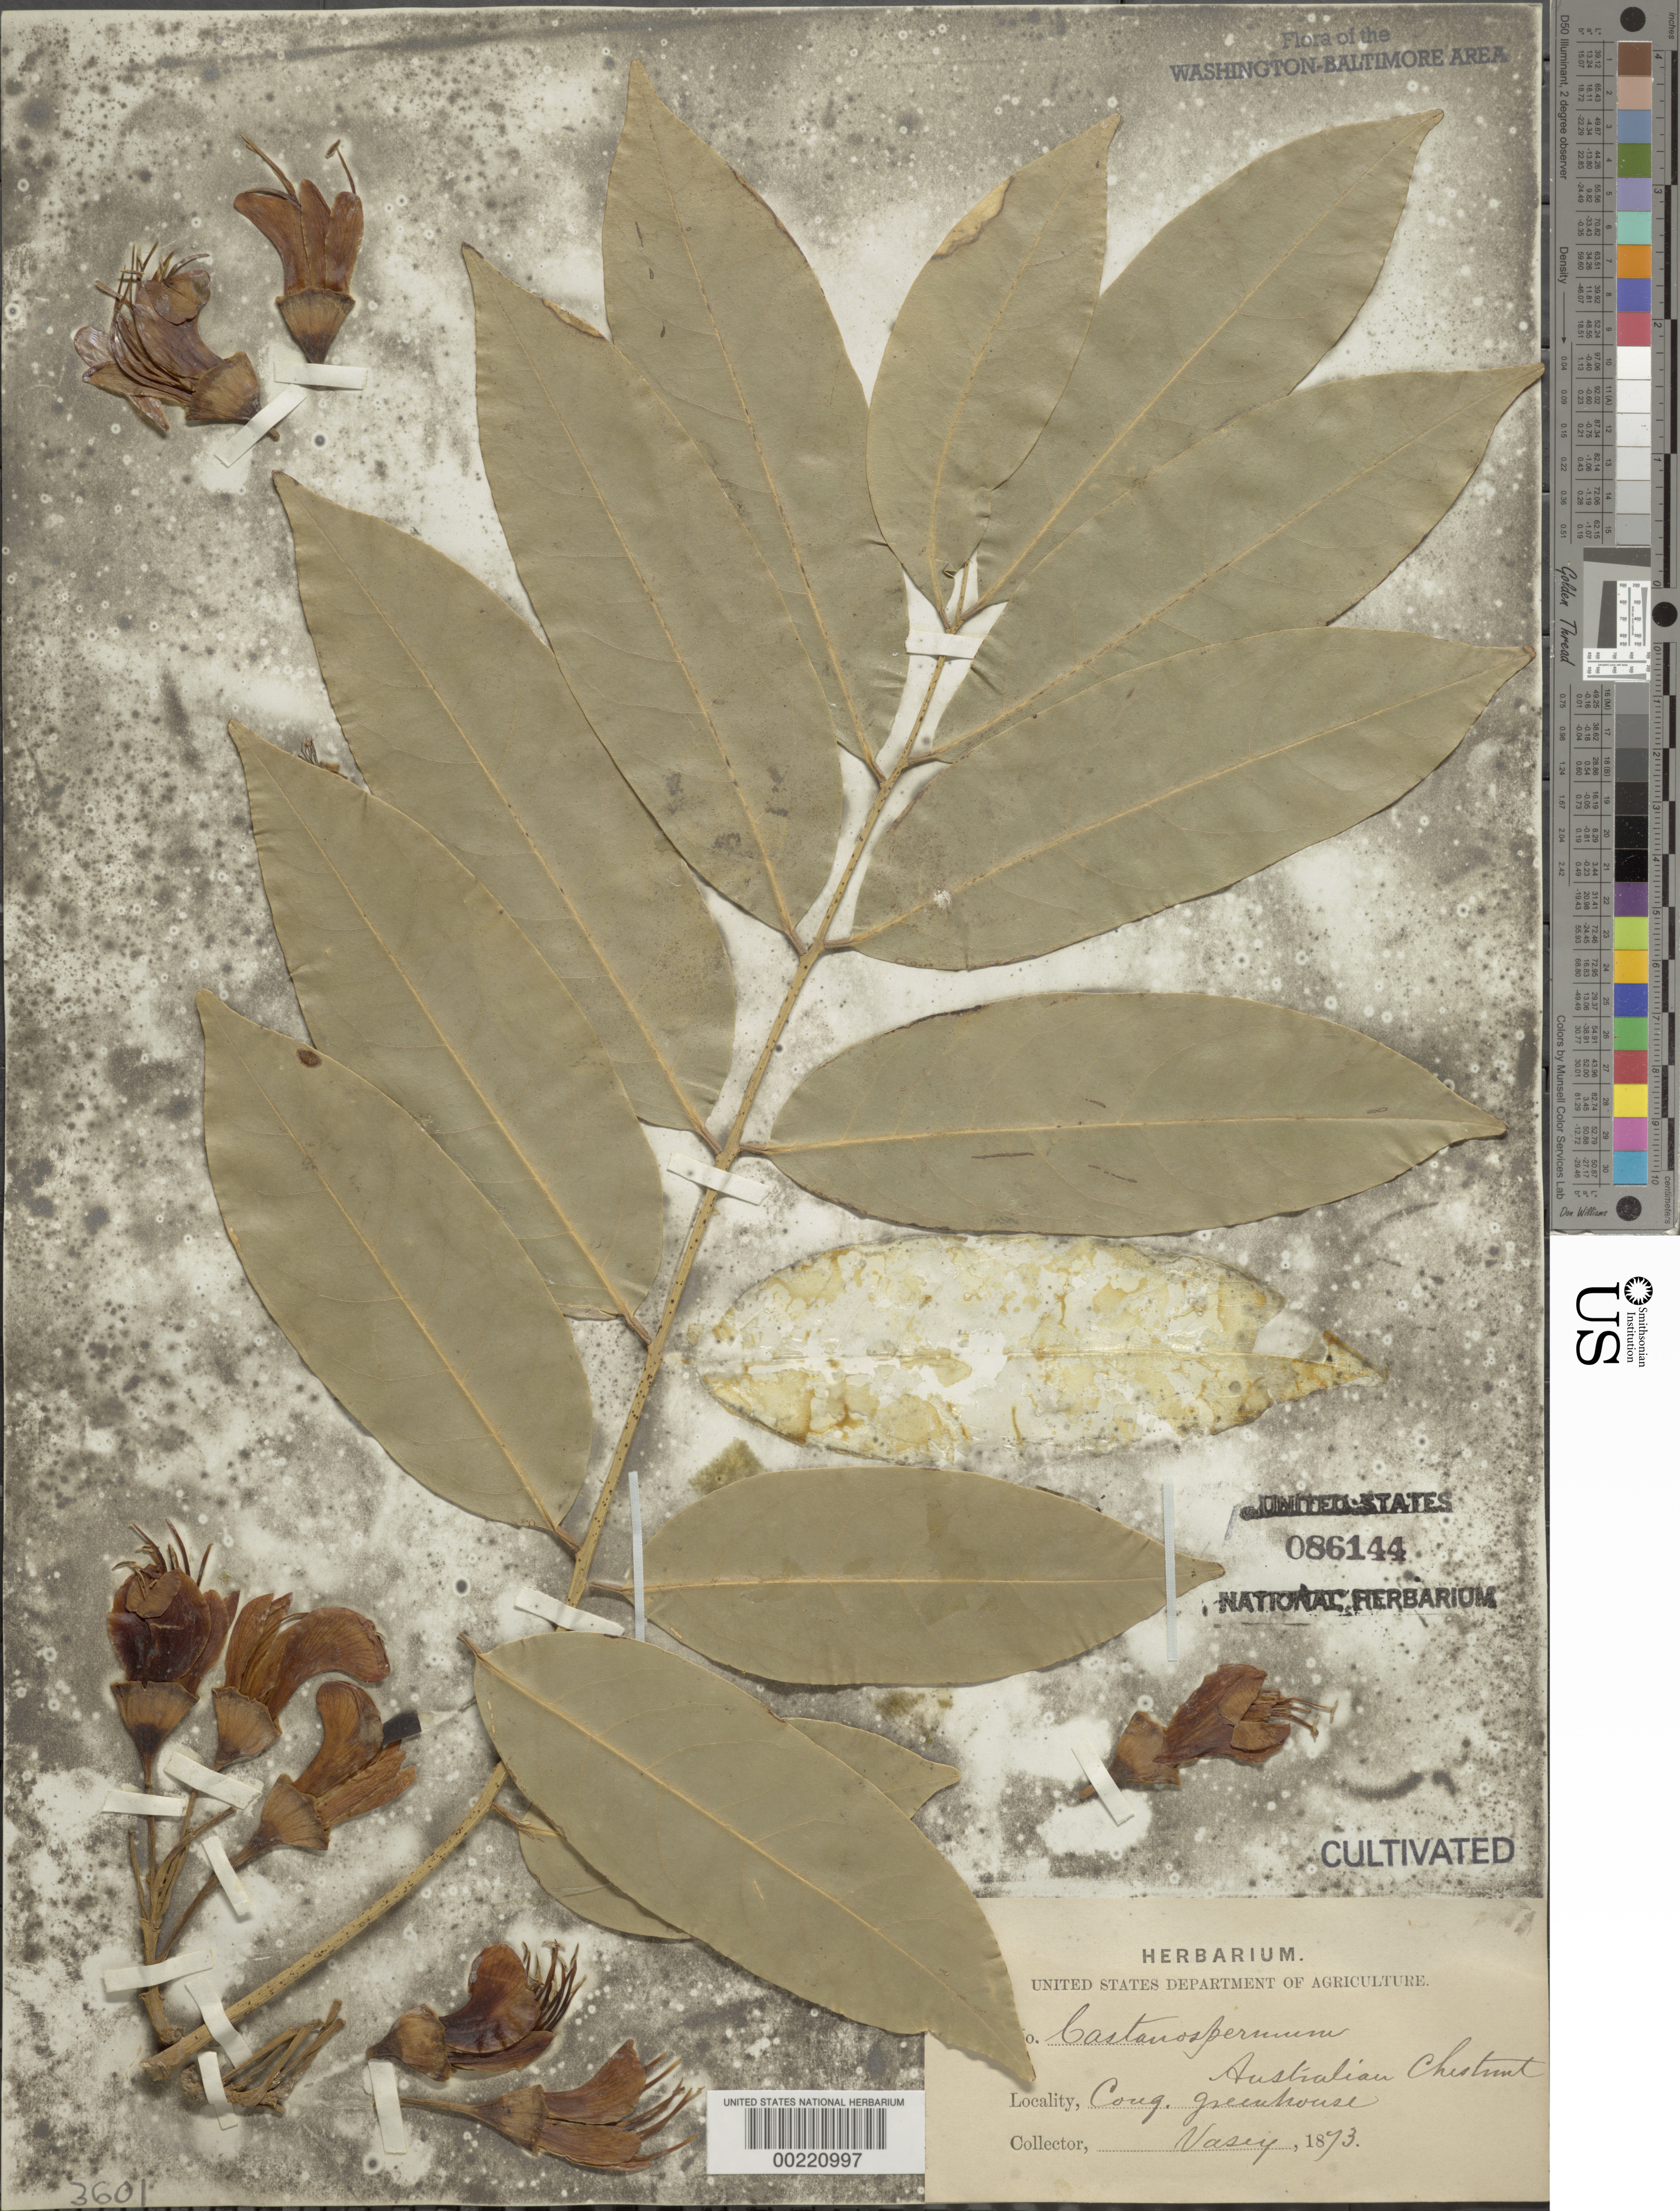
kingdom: Plantae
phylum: Tracheophyta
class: Magnoliopsida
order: Fabales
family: Fabaceae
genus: Castanospermum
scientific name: Castanospermum sp.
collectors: G. R. Vasey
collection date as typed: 1873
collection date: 1873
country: United States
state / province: District of Columbia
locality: Congressional Greenhouse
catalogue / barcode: US 86144